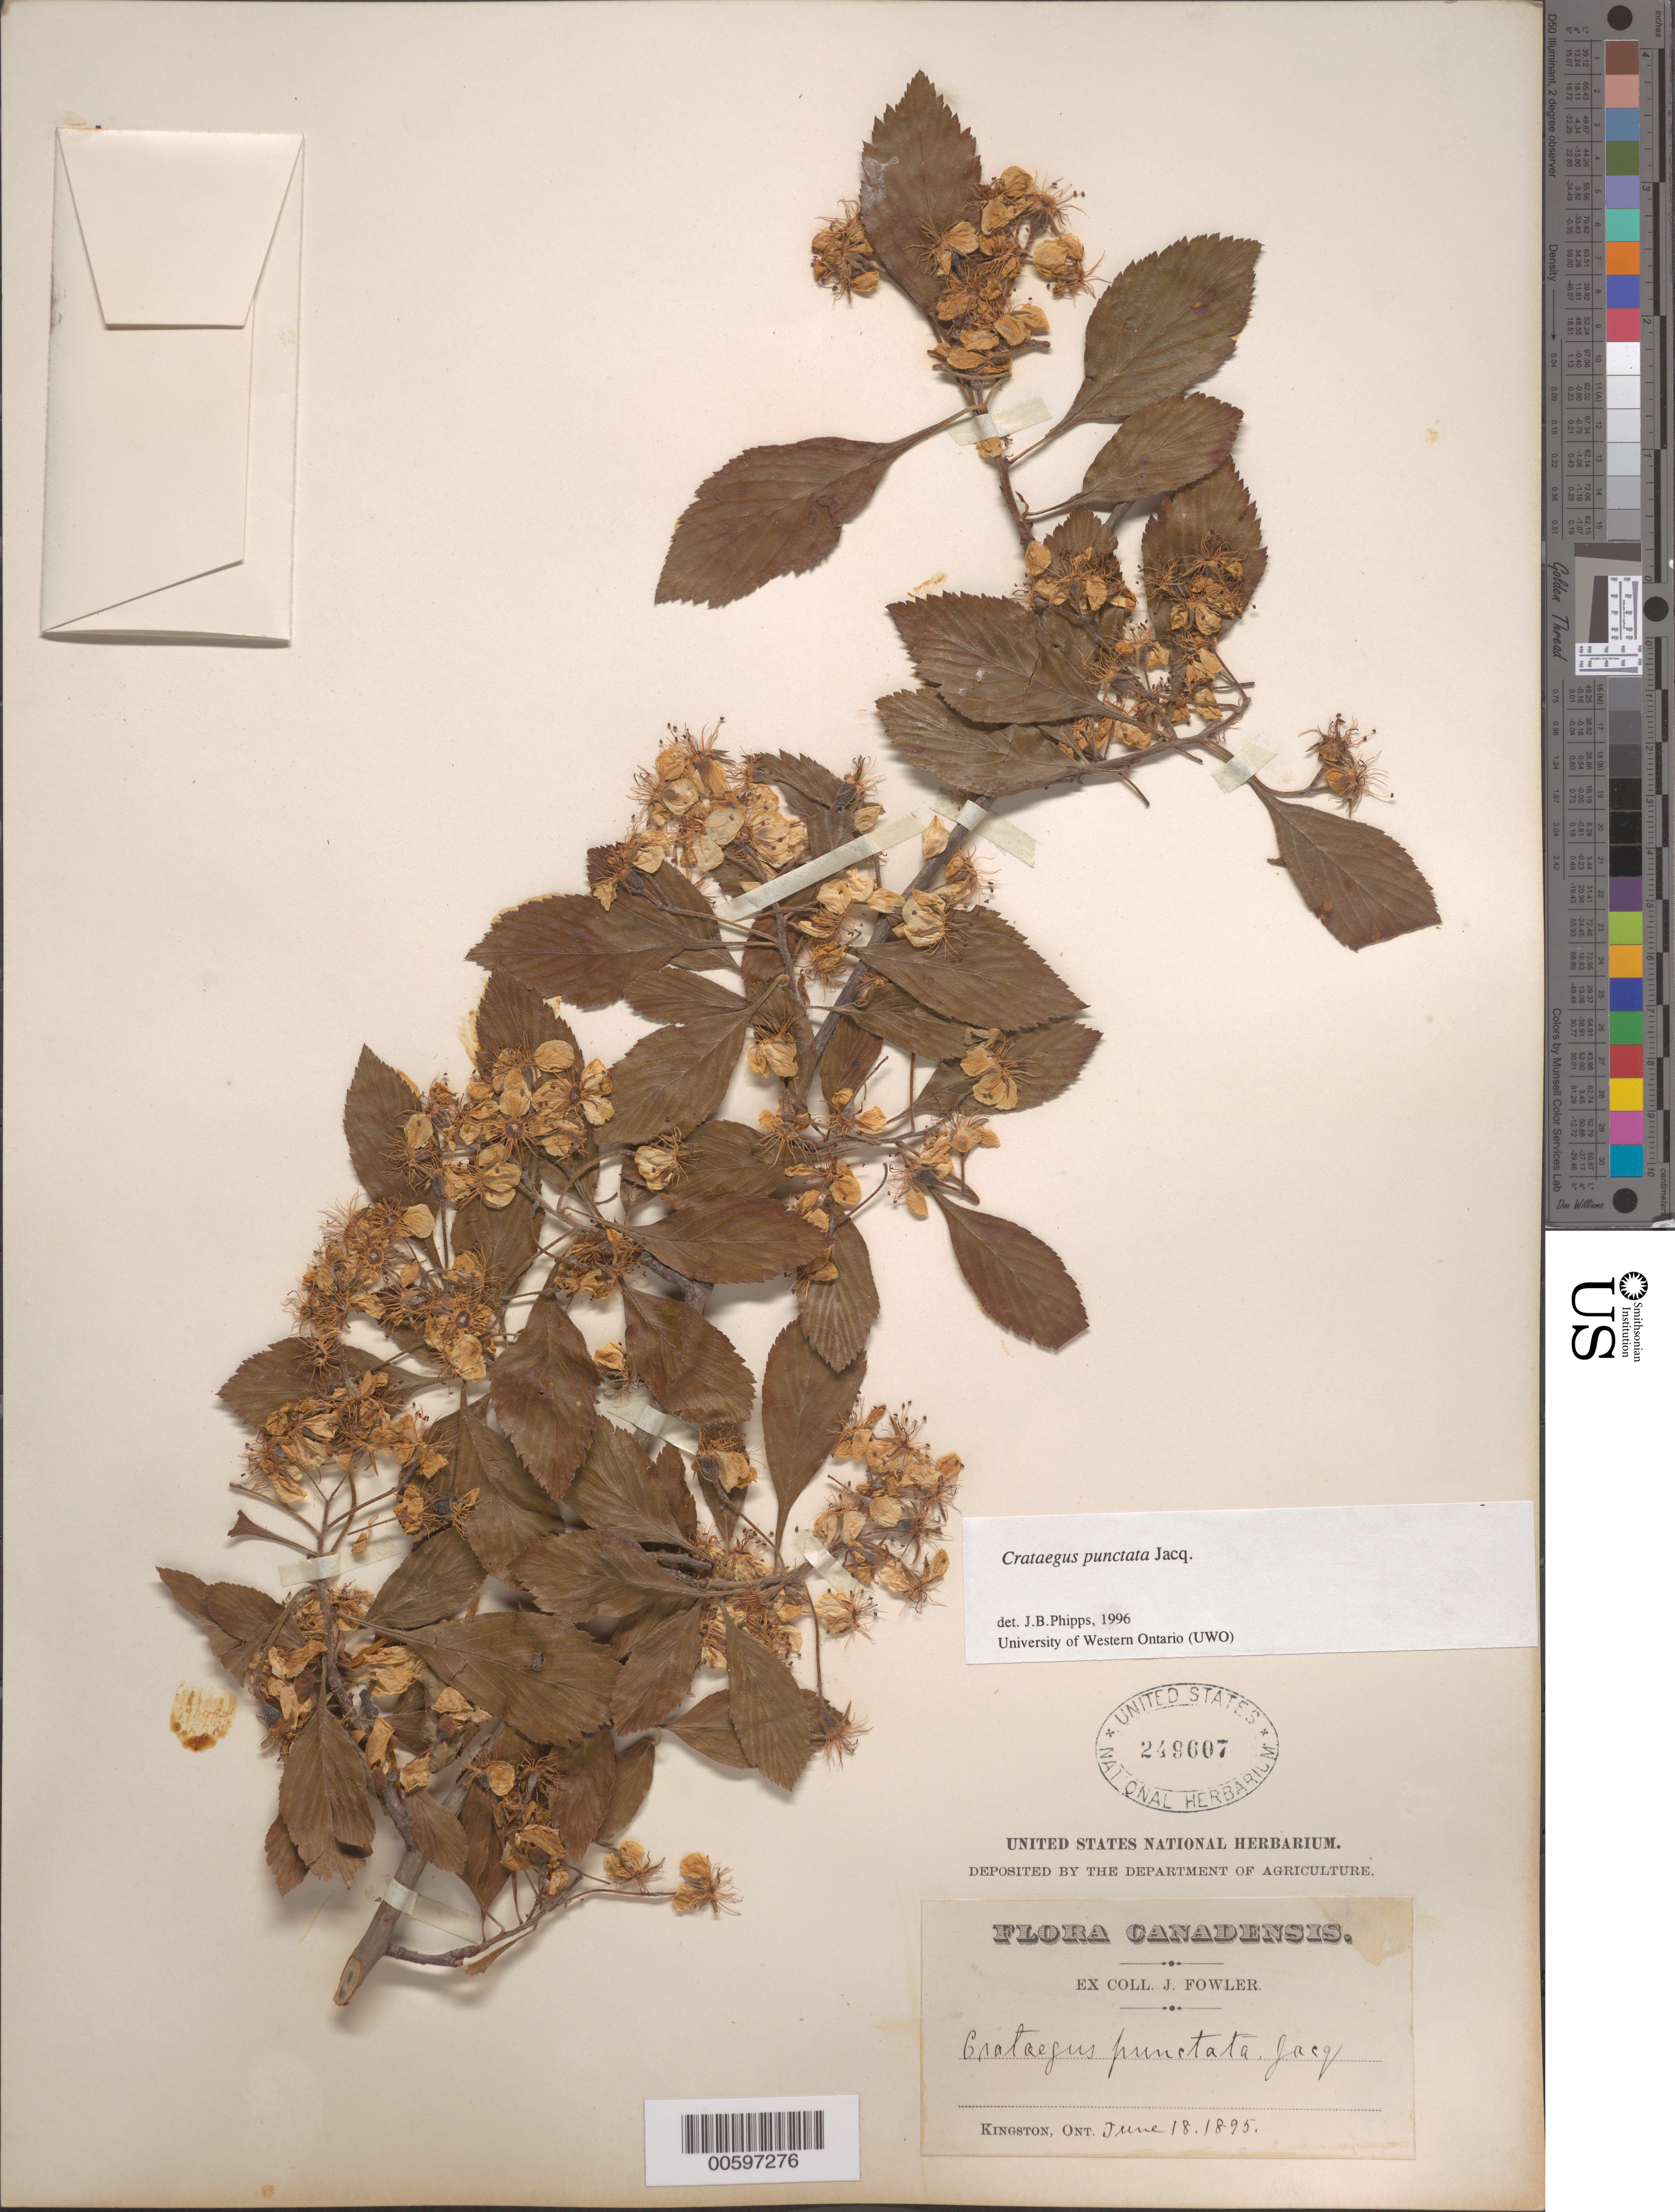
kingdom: Plantae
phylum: Tracheophyta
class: Magnoliopsida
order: Rosales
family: Rosaceae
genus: Crataegus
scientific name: Crataegus punctata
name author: Jacq.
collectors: J. P. Fowler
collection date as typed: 18 Jun 1895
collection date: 1895-06-18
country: Canada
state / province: Ontario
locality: Kingston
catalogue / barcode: US 249607